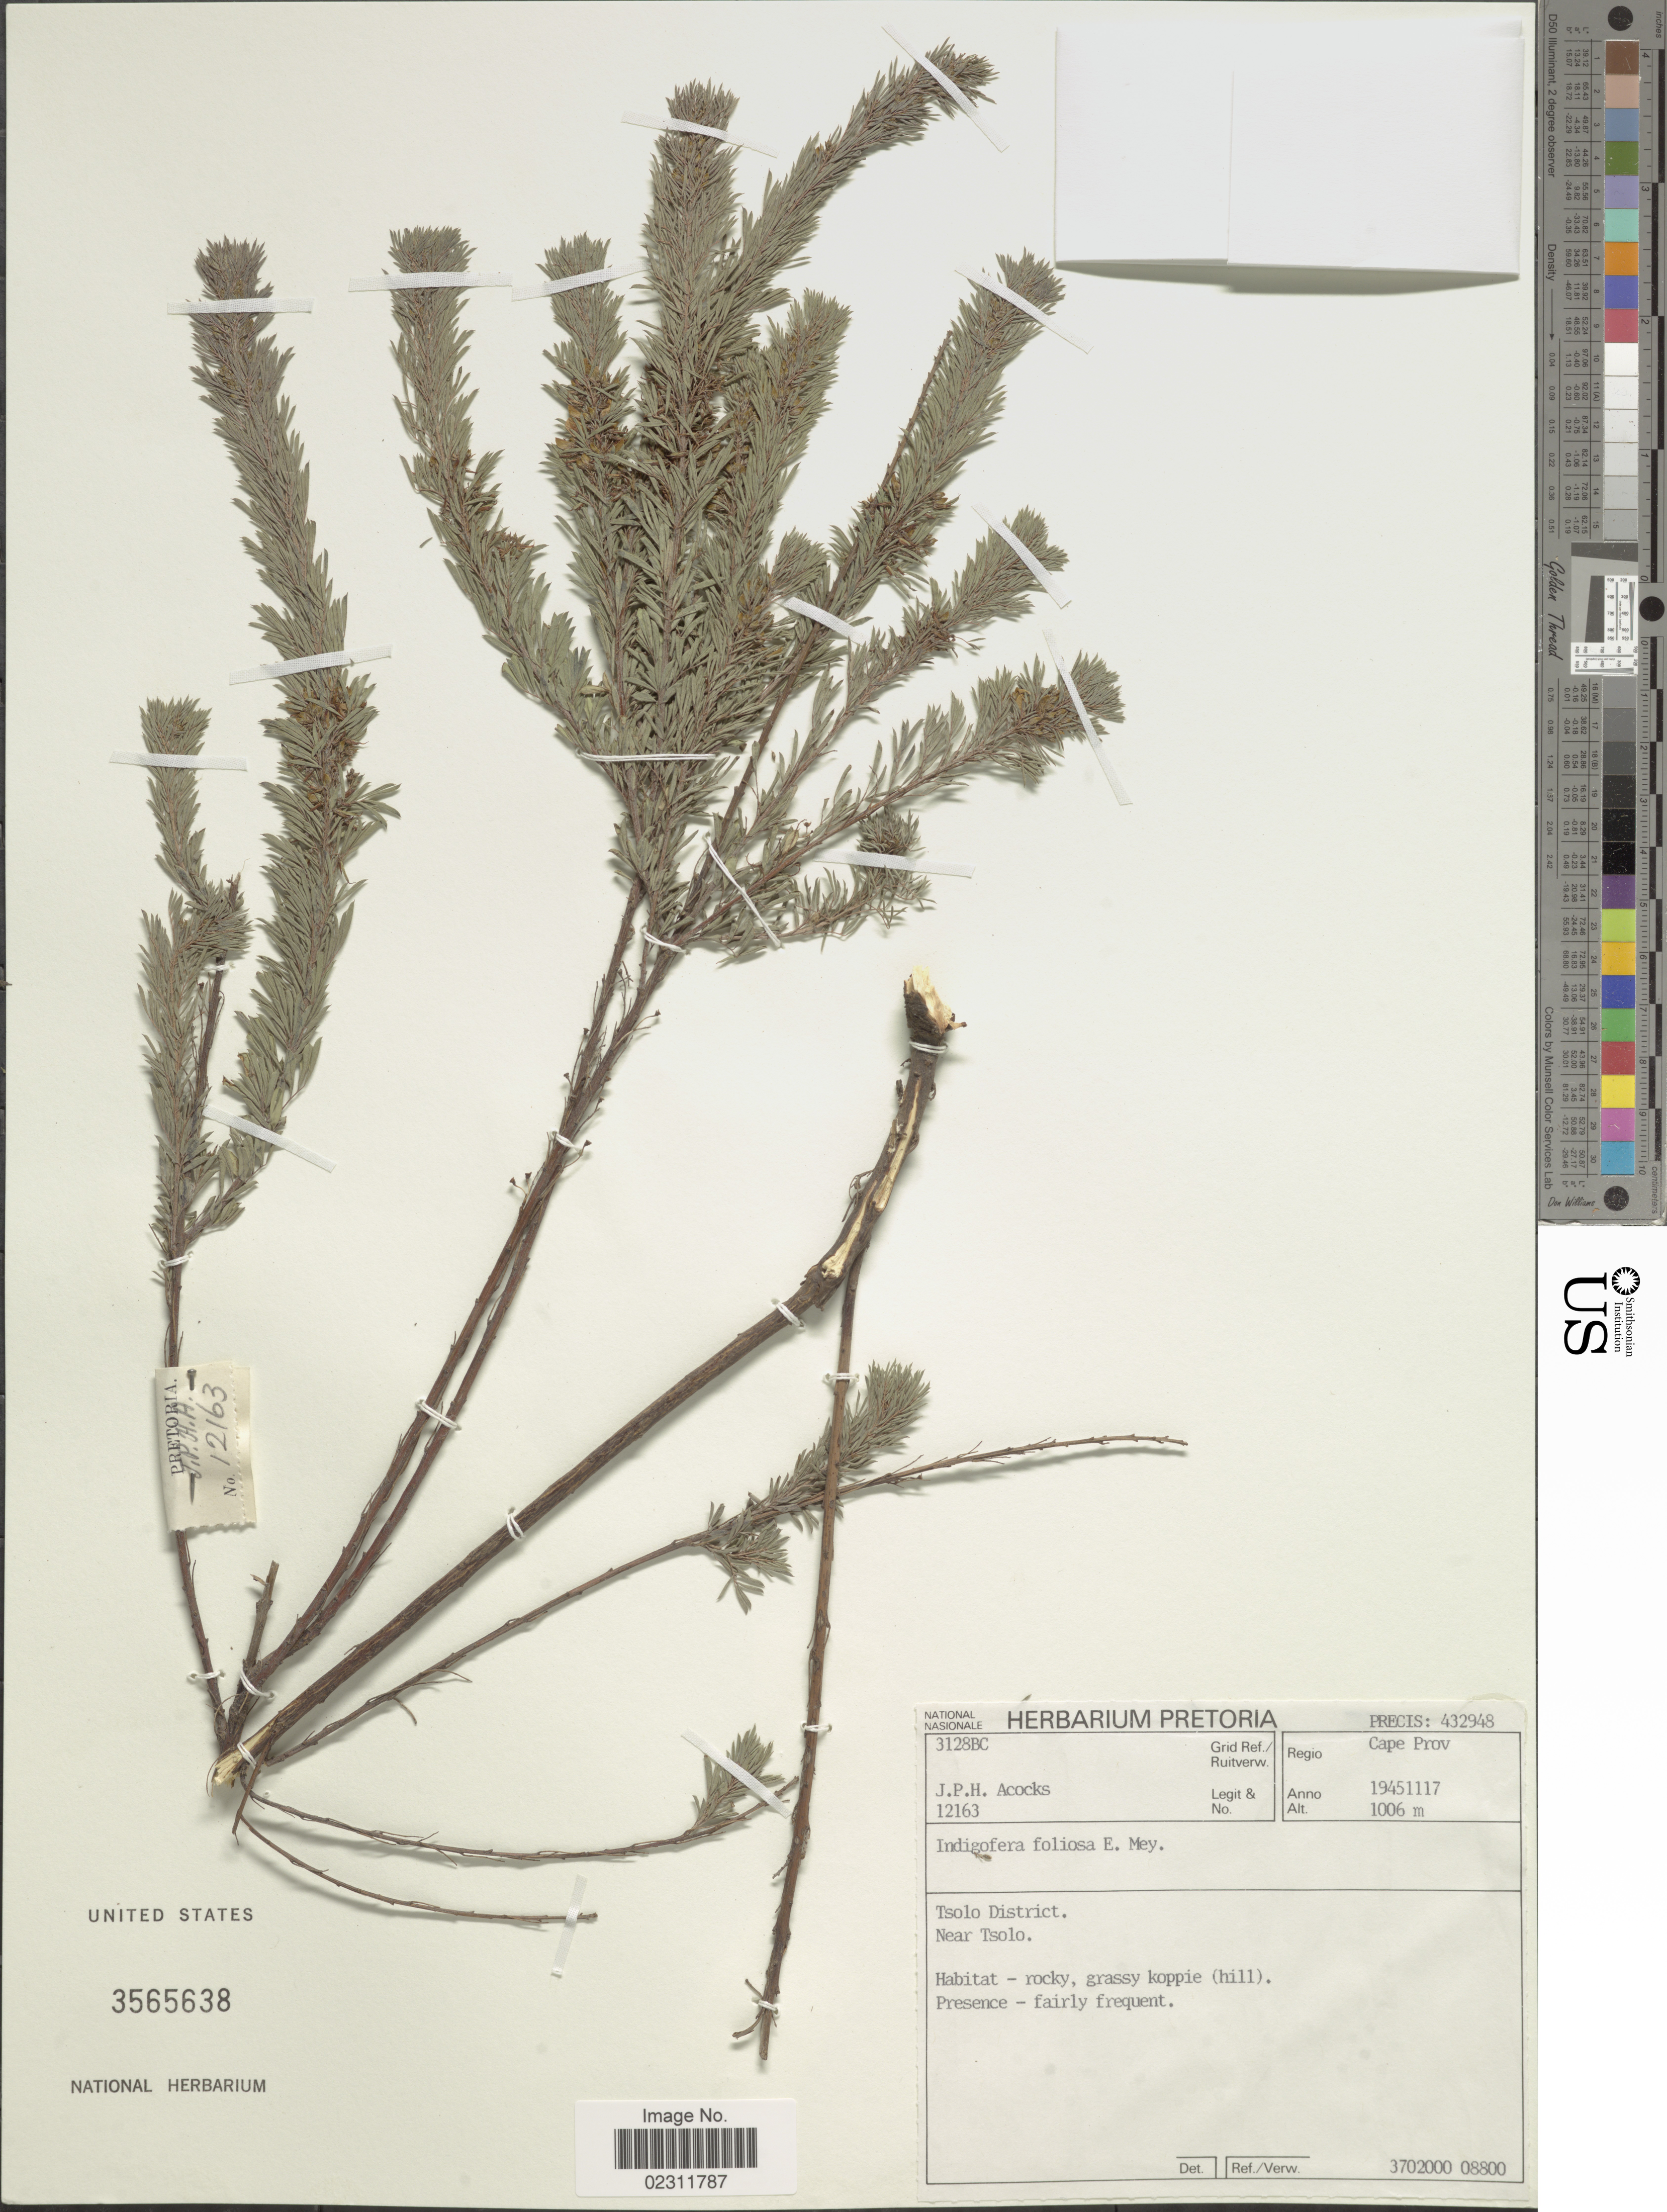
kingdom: Plantae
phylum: Tracheophyta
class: Magnoliopsida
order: Fabales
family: Fabaceae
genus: Indigofera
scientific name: Indigofera foliosa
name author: E. Mey.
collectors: J. P. Acocks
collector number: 12163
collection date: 1945-11-17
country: South Africa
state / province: Eastern Cape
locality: Tsolo District, near Tsolo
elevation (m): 1006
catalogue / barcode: US 3565638